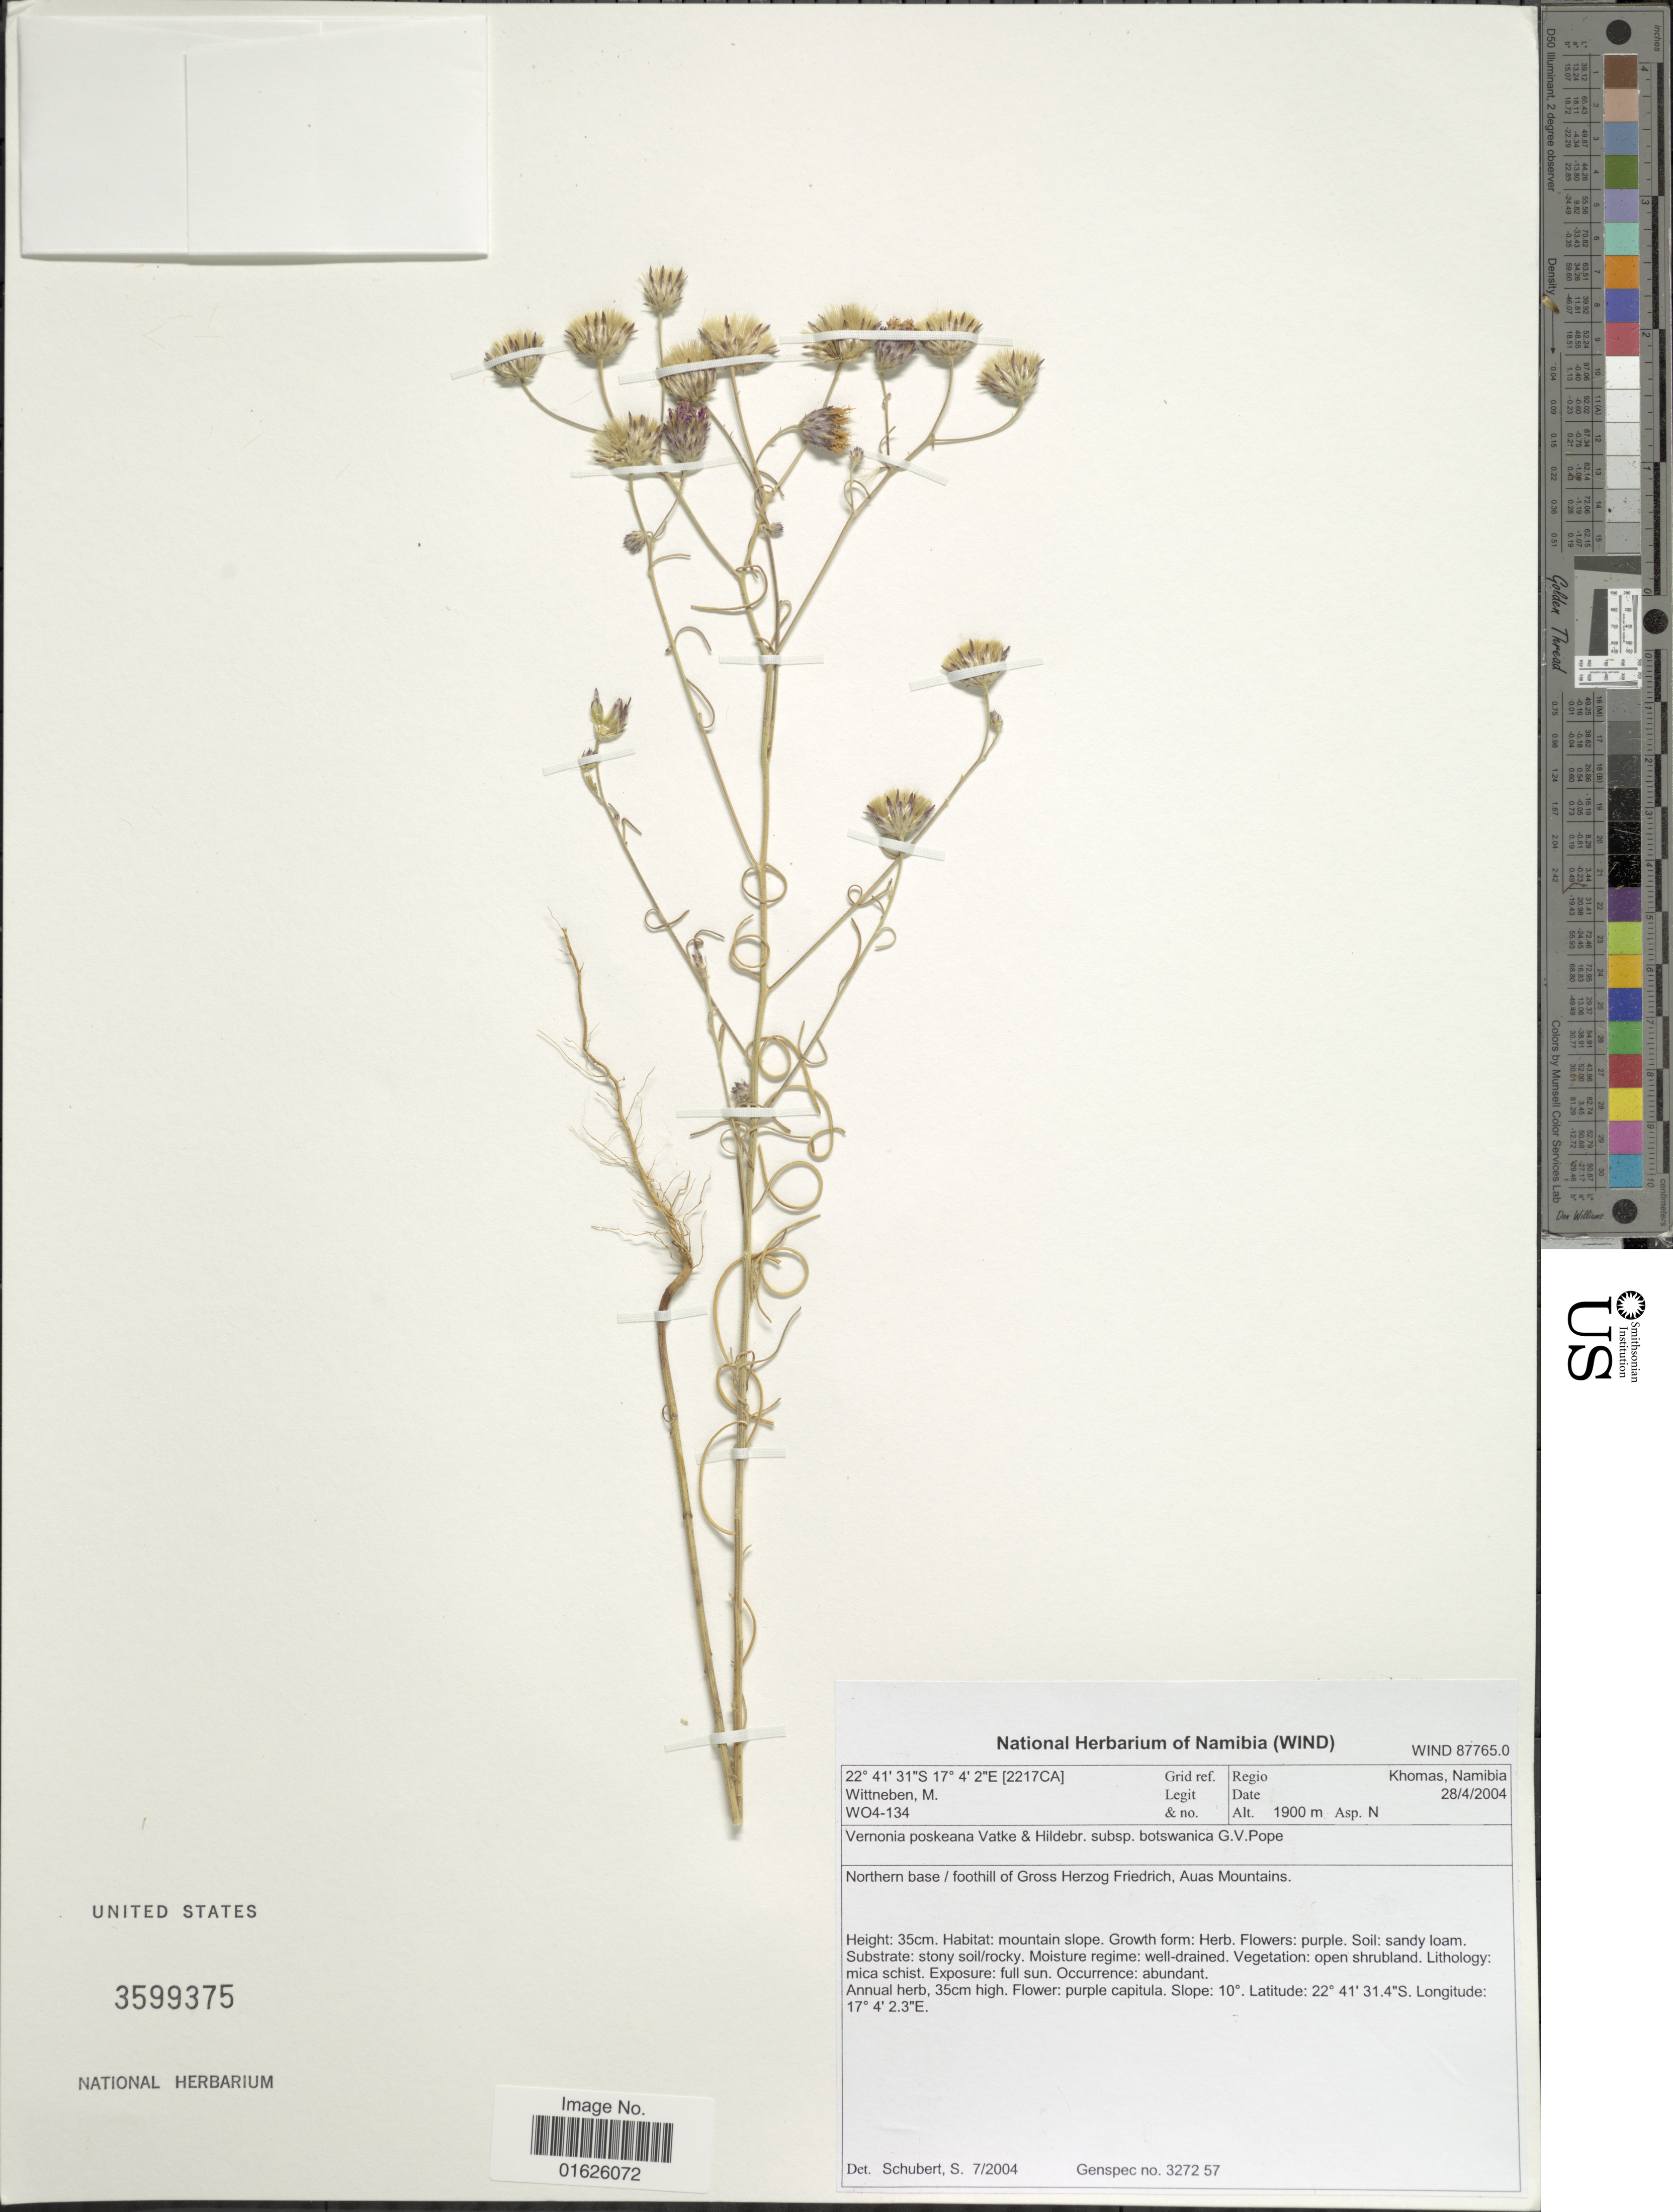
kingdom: Plantae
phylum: Tracheophyta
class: Magnoliopsida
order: Asterales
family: Asteraceae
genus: Polydora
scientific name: Polydora steetziana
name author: (Oliv. & Hiern) H. Rob.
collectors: M. Wittneben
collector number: W04-134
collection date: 2004-04-28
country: Namibia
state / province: Khomas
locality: Namibia, Northern base / foothill of Gross Herzog Friedrich, Auas Mountains.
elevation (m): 1900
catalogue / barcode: US 3599375